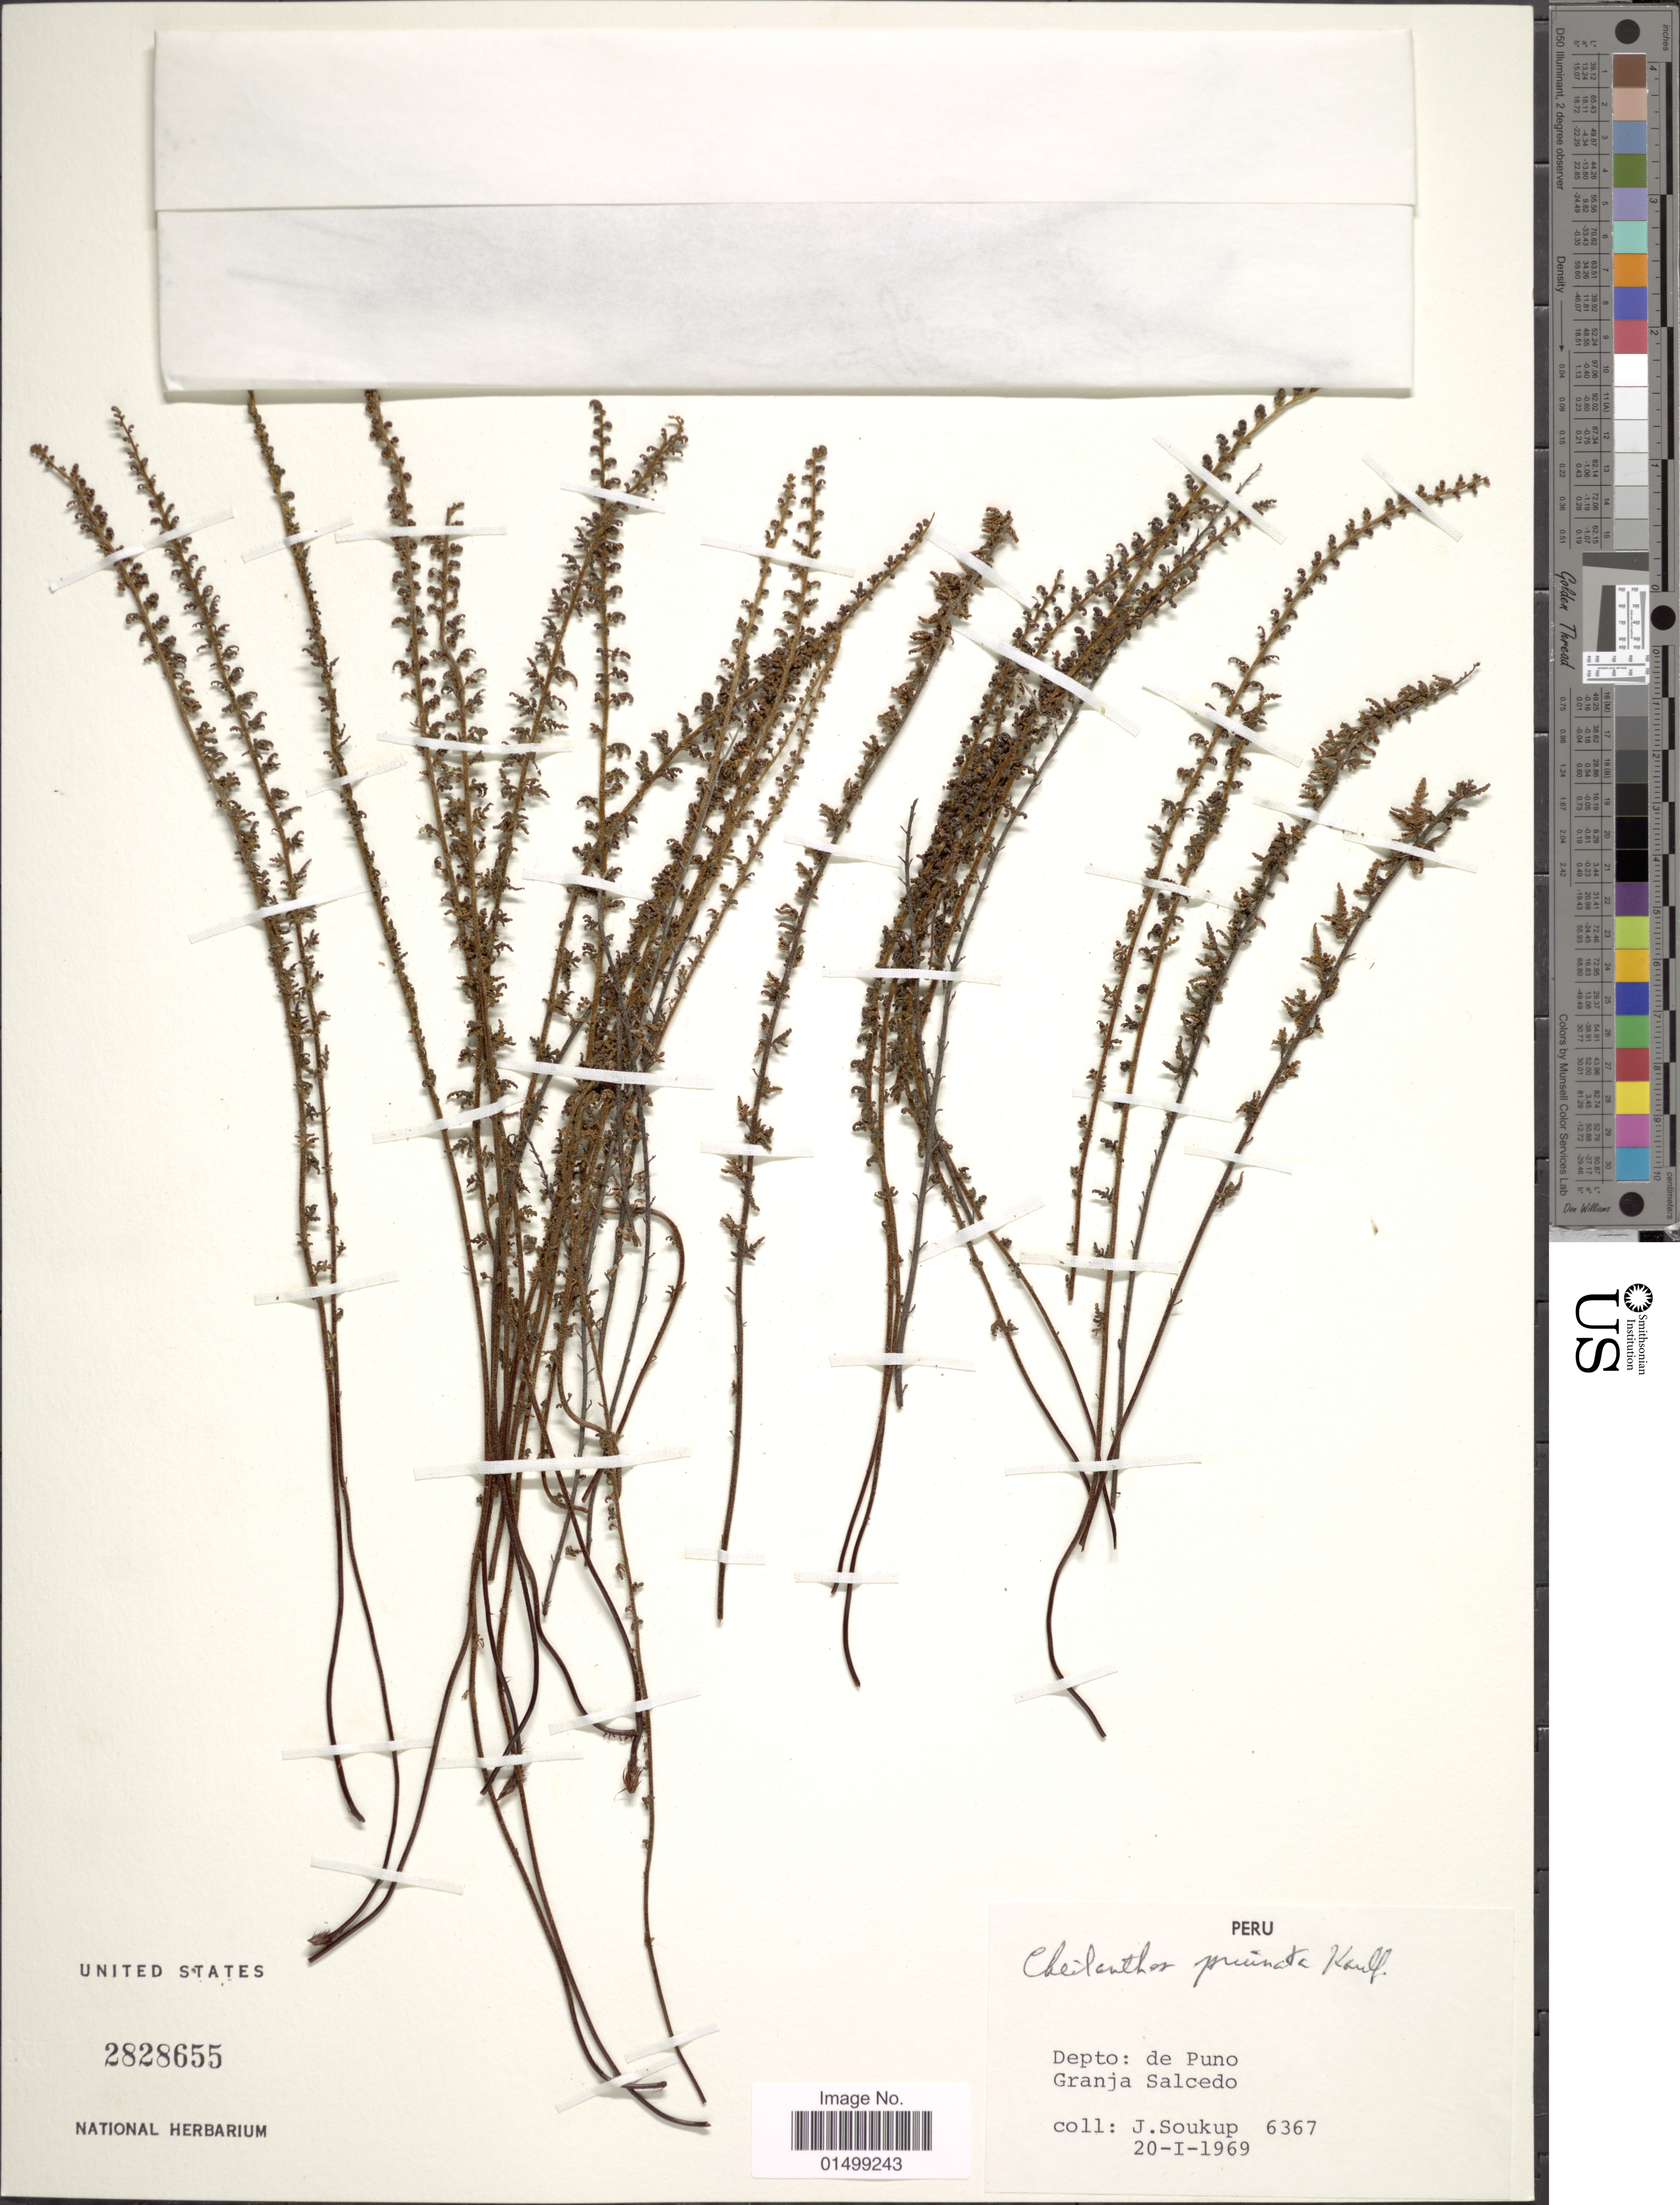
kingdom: Plantae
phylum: Tracheophyta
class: Polypodiopsida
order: Polypodiales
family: Pteridaceae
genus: Cheilanthes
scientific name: Cheilanthes pruinata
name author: Kaulf.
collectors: J. Soukup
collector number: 6367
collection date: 1969-01-20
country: Peru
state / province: Puno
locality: Granja Salcedo.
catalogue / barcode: US 2828655